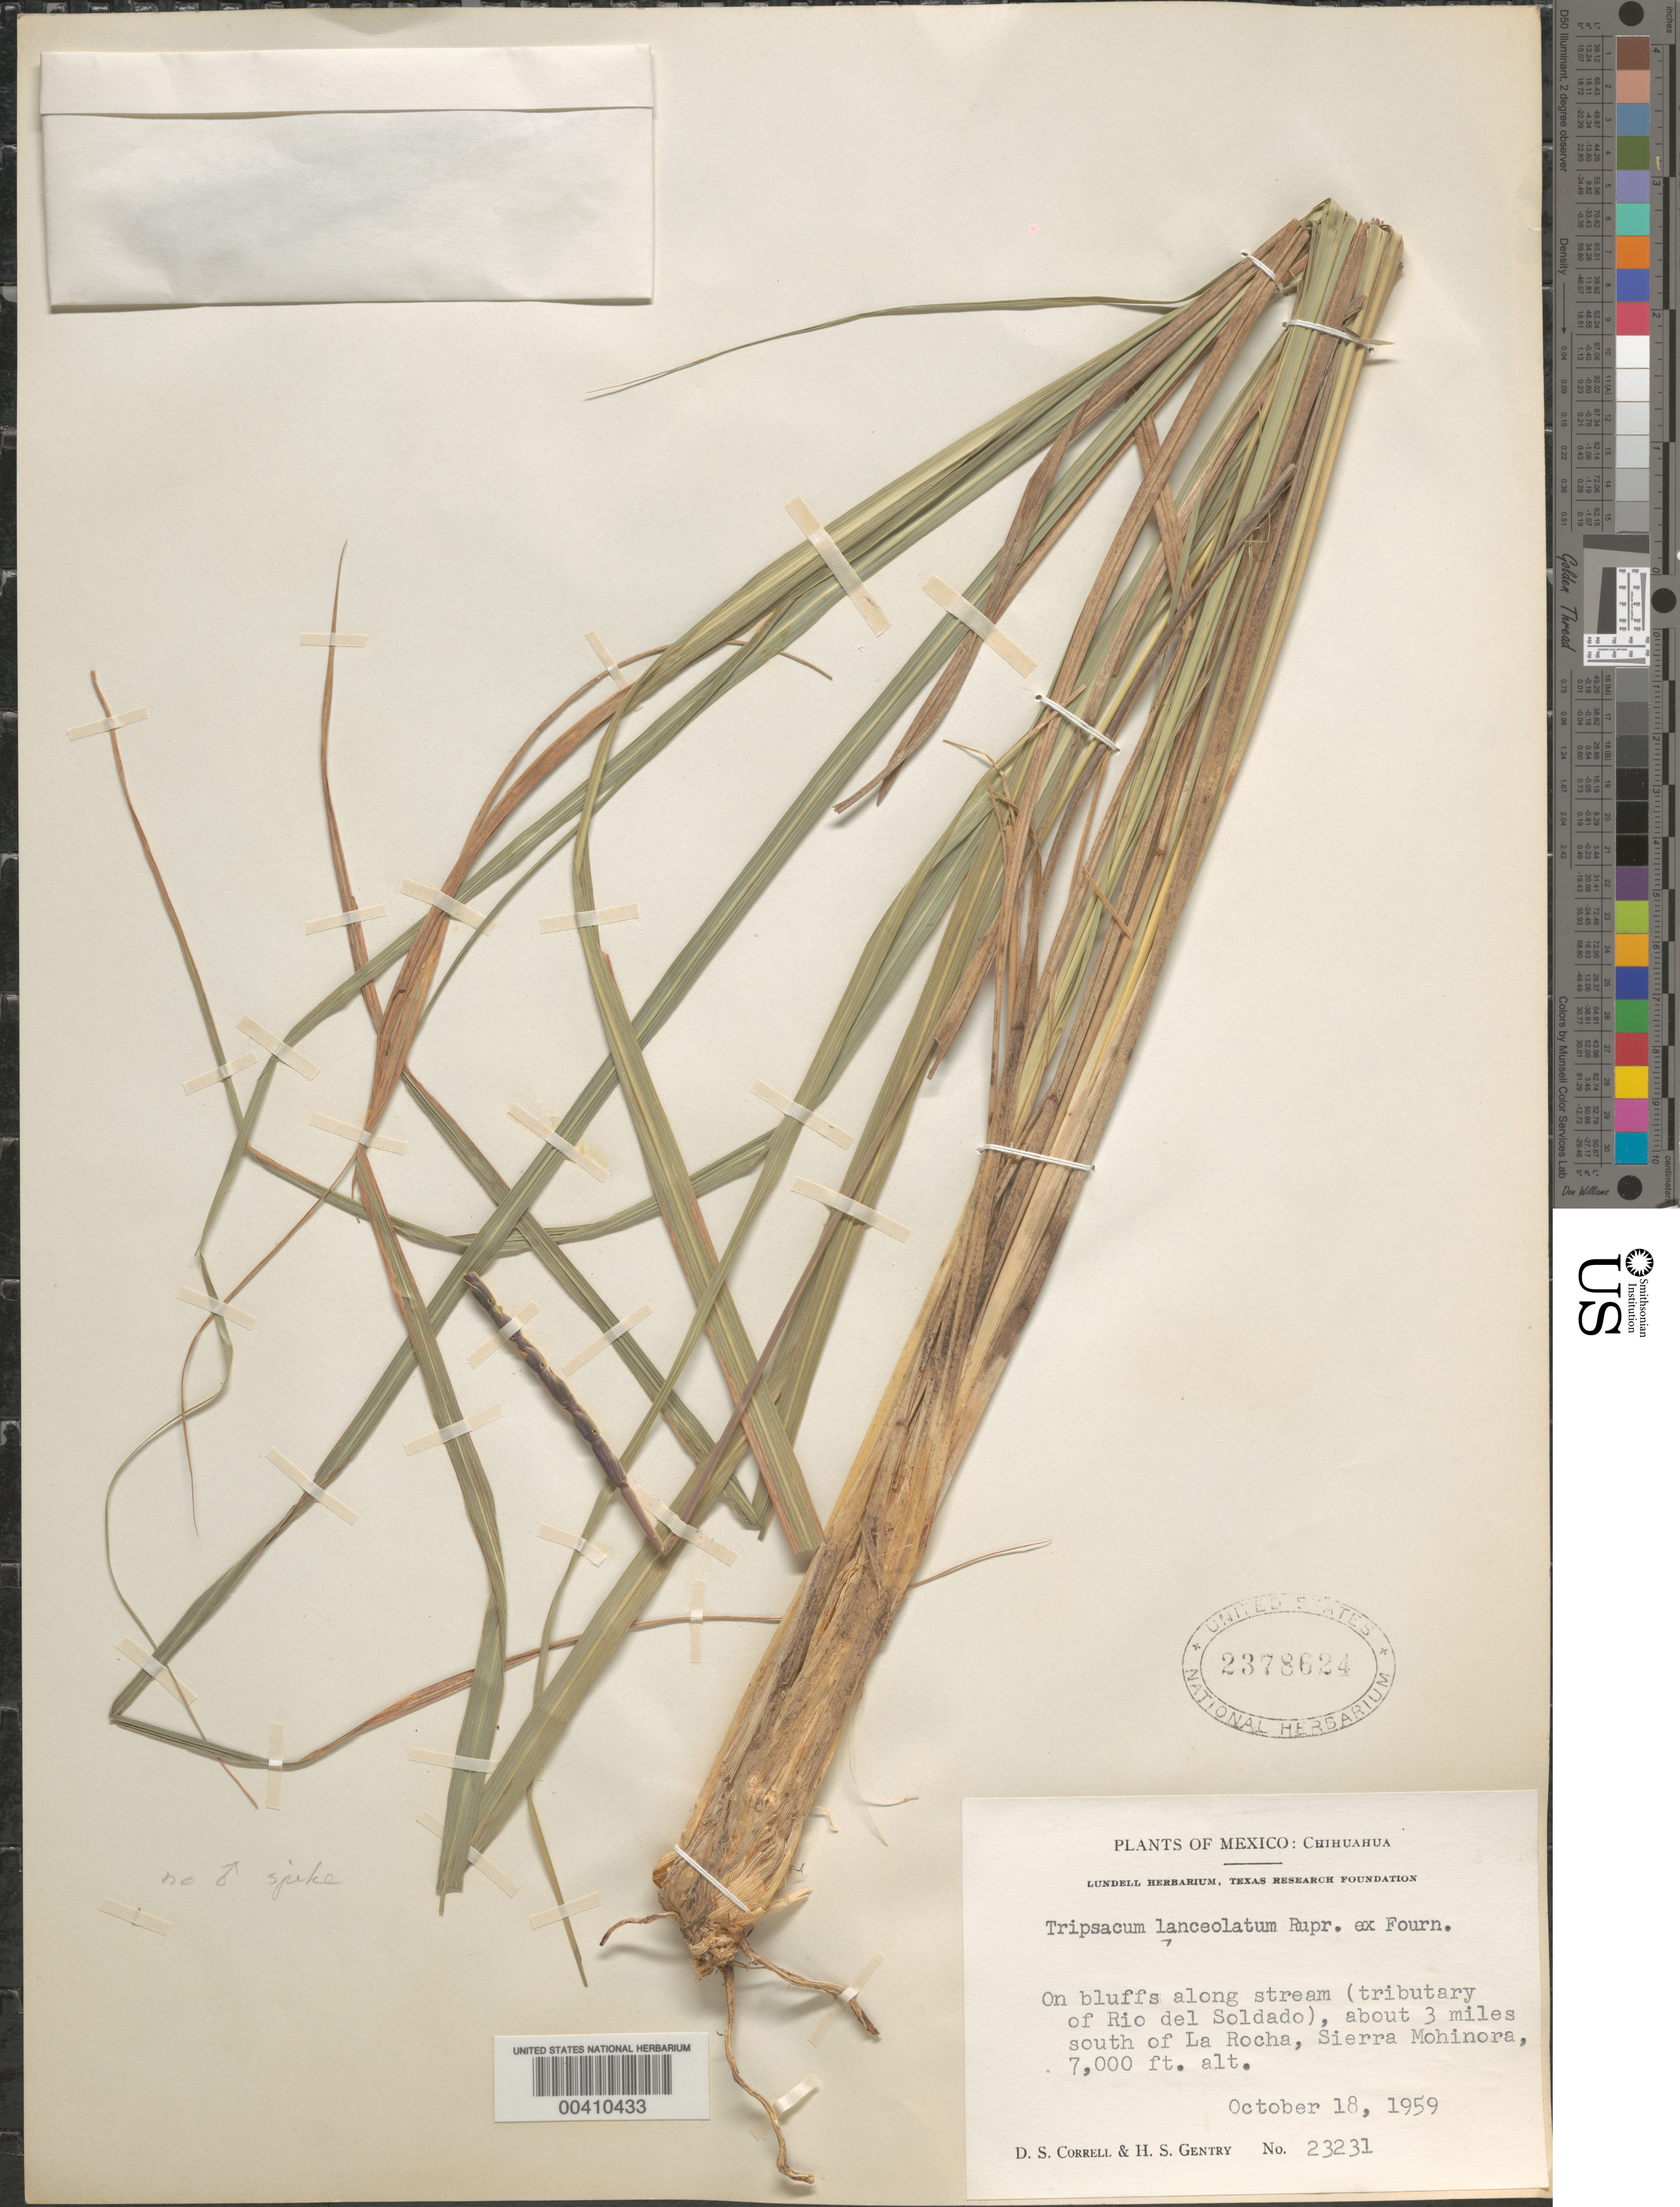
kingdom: Plantae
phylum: Tracheophyta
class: Liliopsida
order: Poales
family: Poaceae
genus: Tripsacum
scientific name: Tripsacum lanceolatum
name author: Rupr. ex E. Fourn.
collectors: D. S. Correll & H. S. Gentry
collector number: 23231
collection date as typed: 18 Oct 1959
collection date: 1959-10-18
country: Mexico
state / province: Chihuahua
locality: Along tributary of Rio del Soldado, about 3 mi S of La Rocha, Sierra Mohinora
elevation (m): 2134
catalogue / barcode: US 2378624